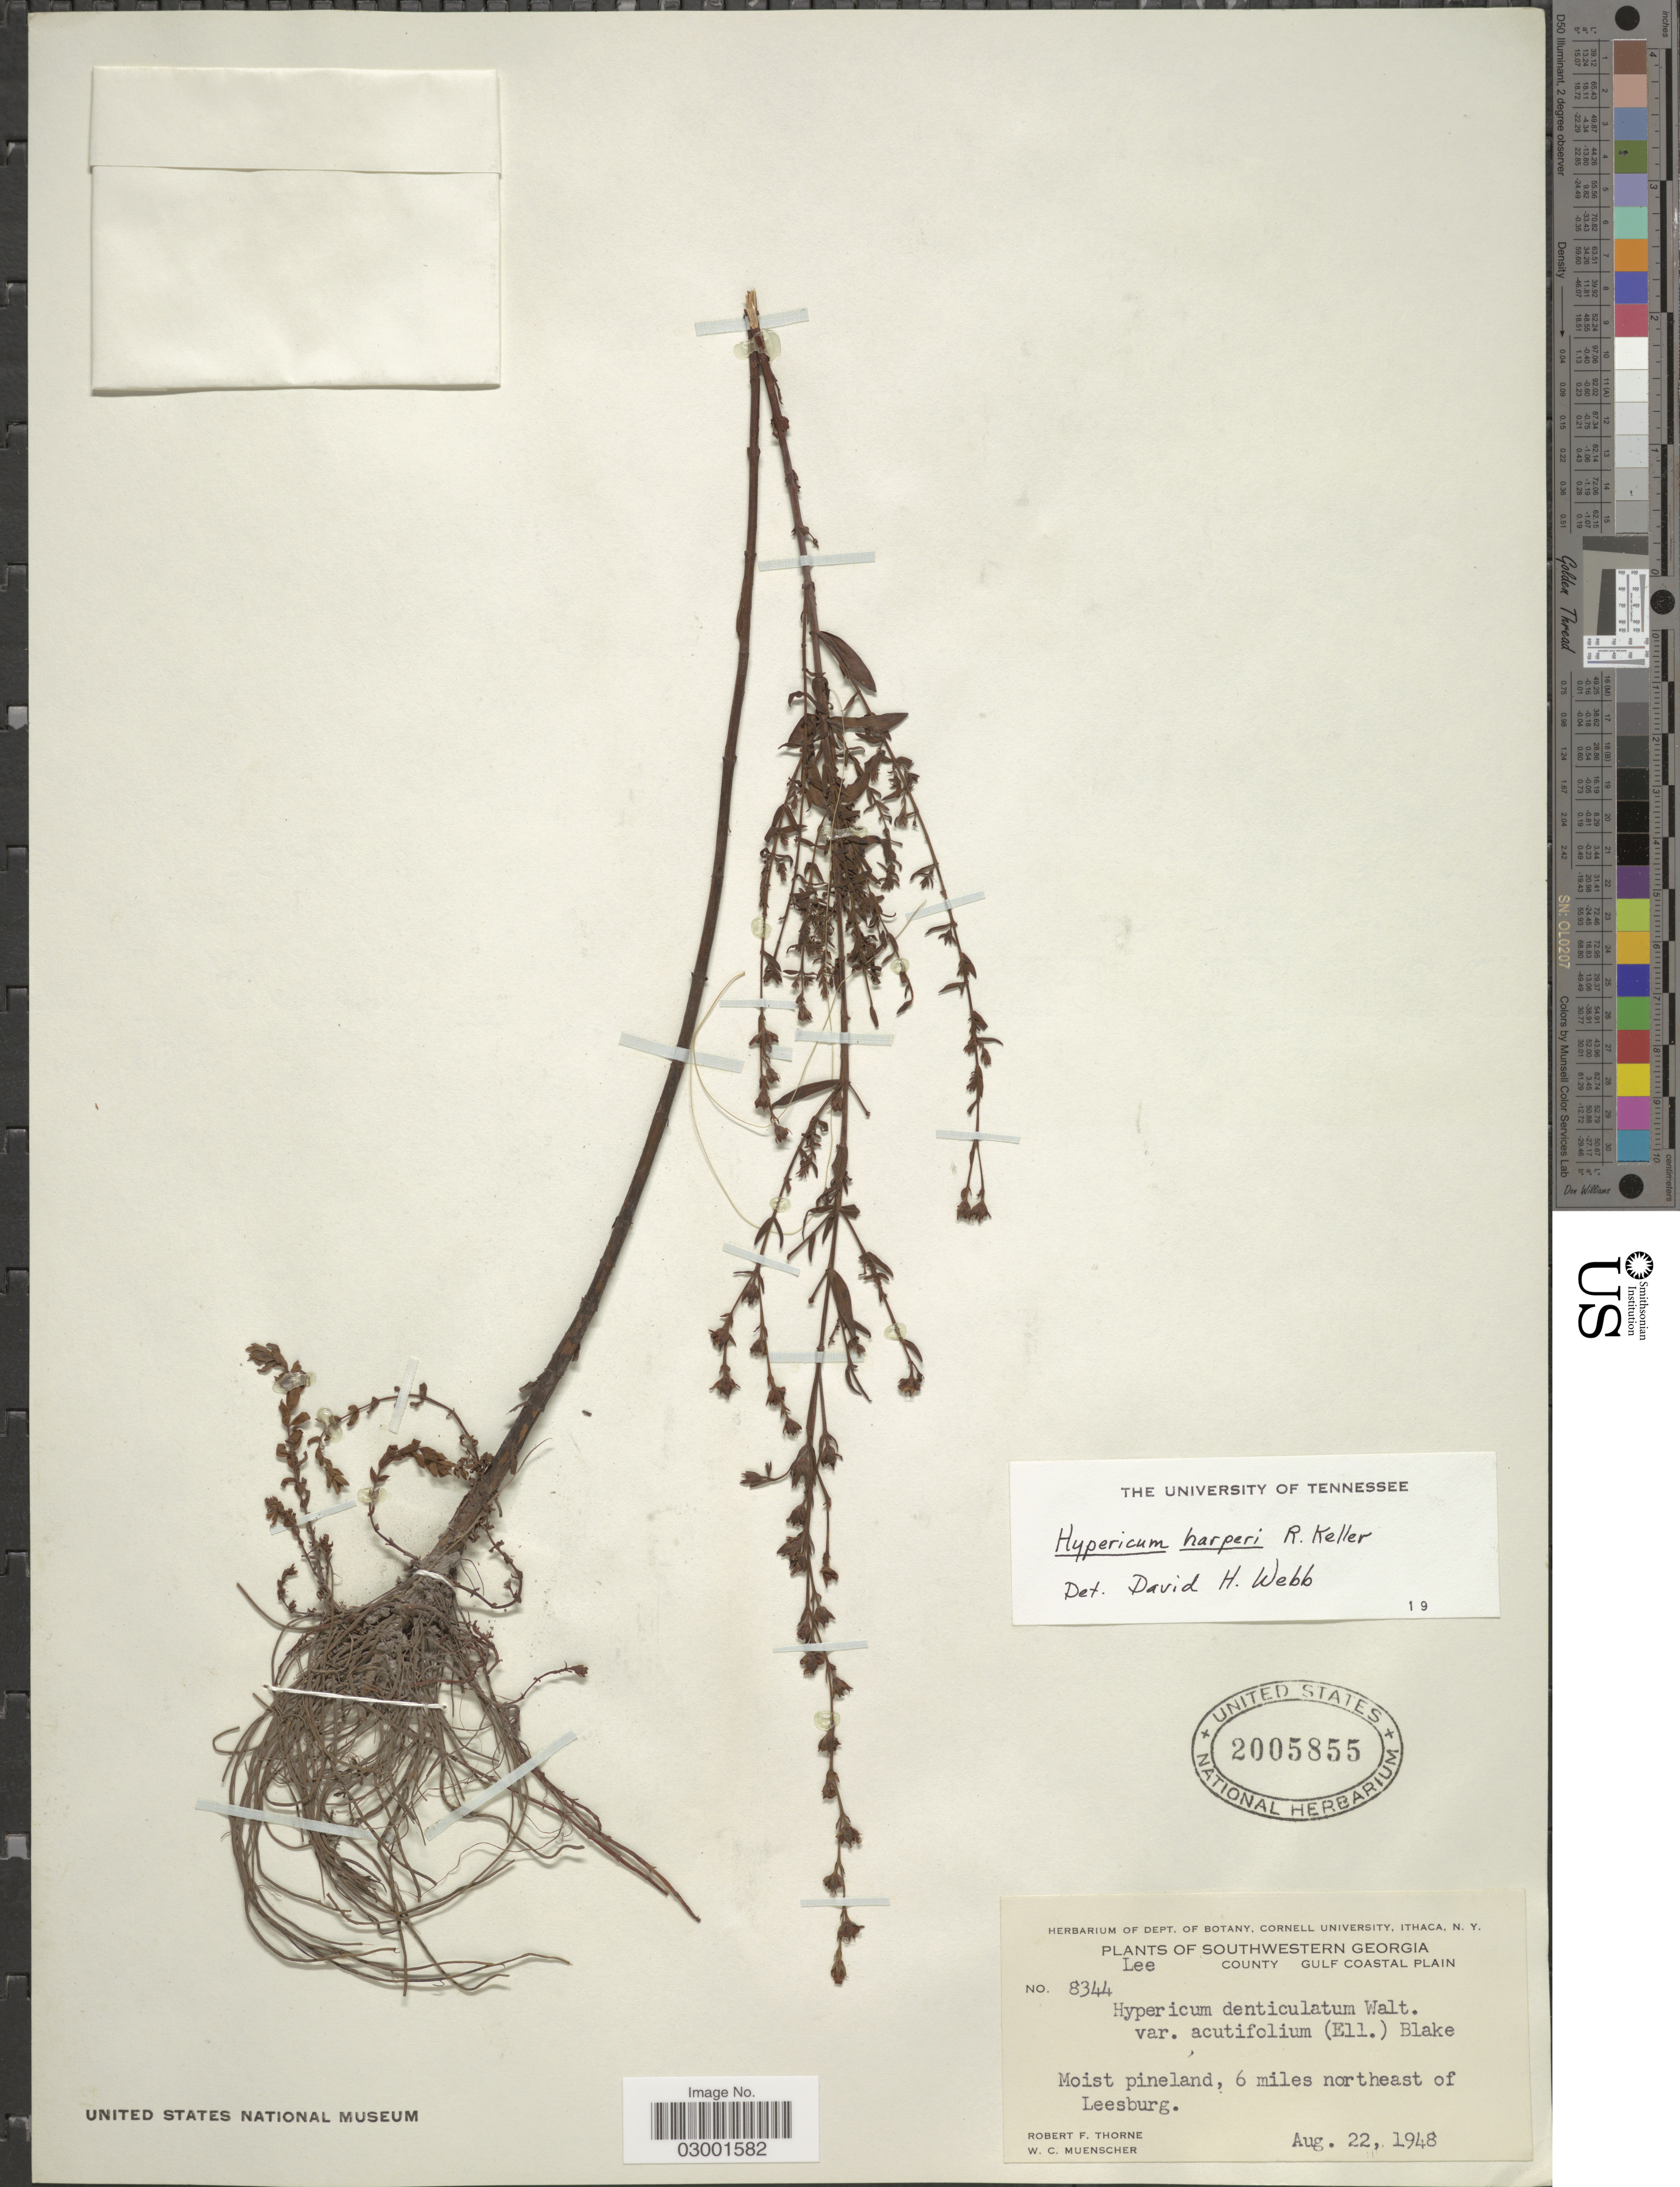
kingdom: Plantae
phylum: Tracheophyta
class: Magnoliopsida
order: Malpighiales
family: Hypericaceae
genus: Hypericum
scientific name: Hypericum harperi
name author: R. Keller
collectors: R. F. Thorne & W. Muenscher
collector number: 8344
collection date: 1948-08-22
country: United States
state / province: Georgia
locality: Southwestern Georgia, Lee County, Gulf Coastal Plain, 6 miles northeast of Leesburg.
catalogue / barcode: US 2005855